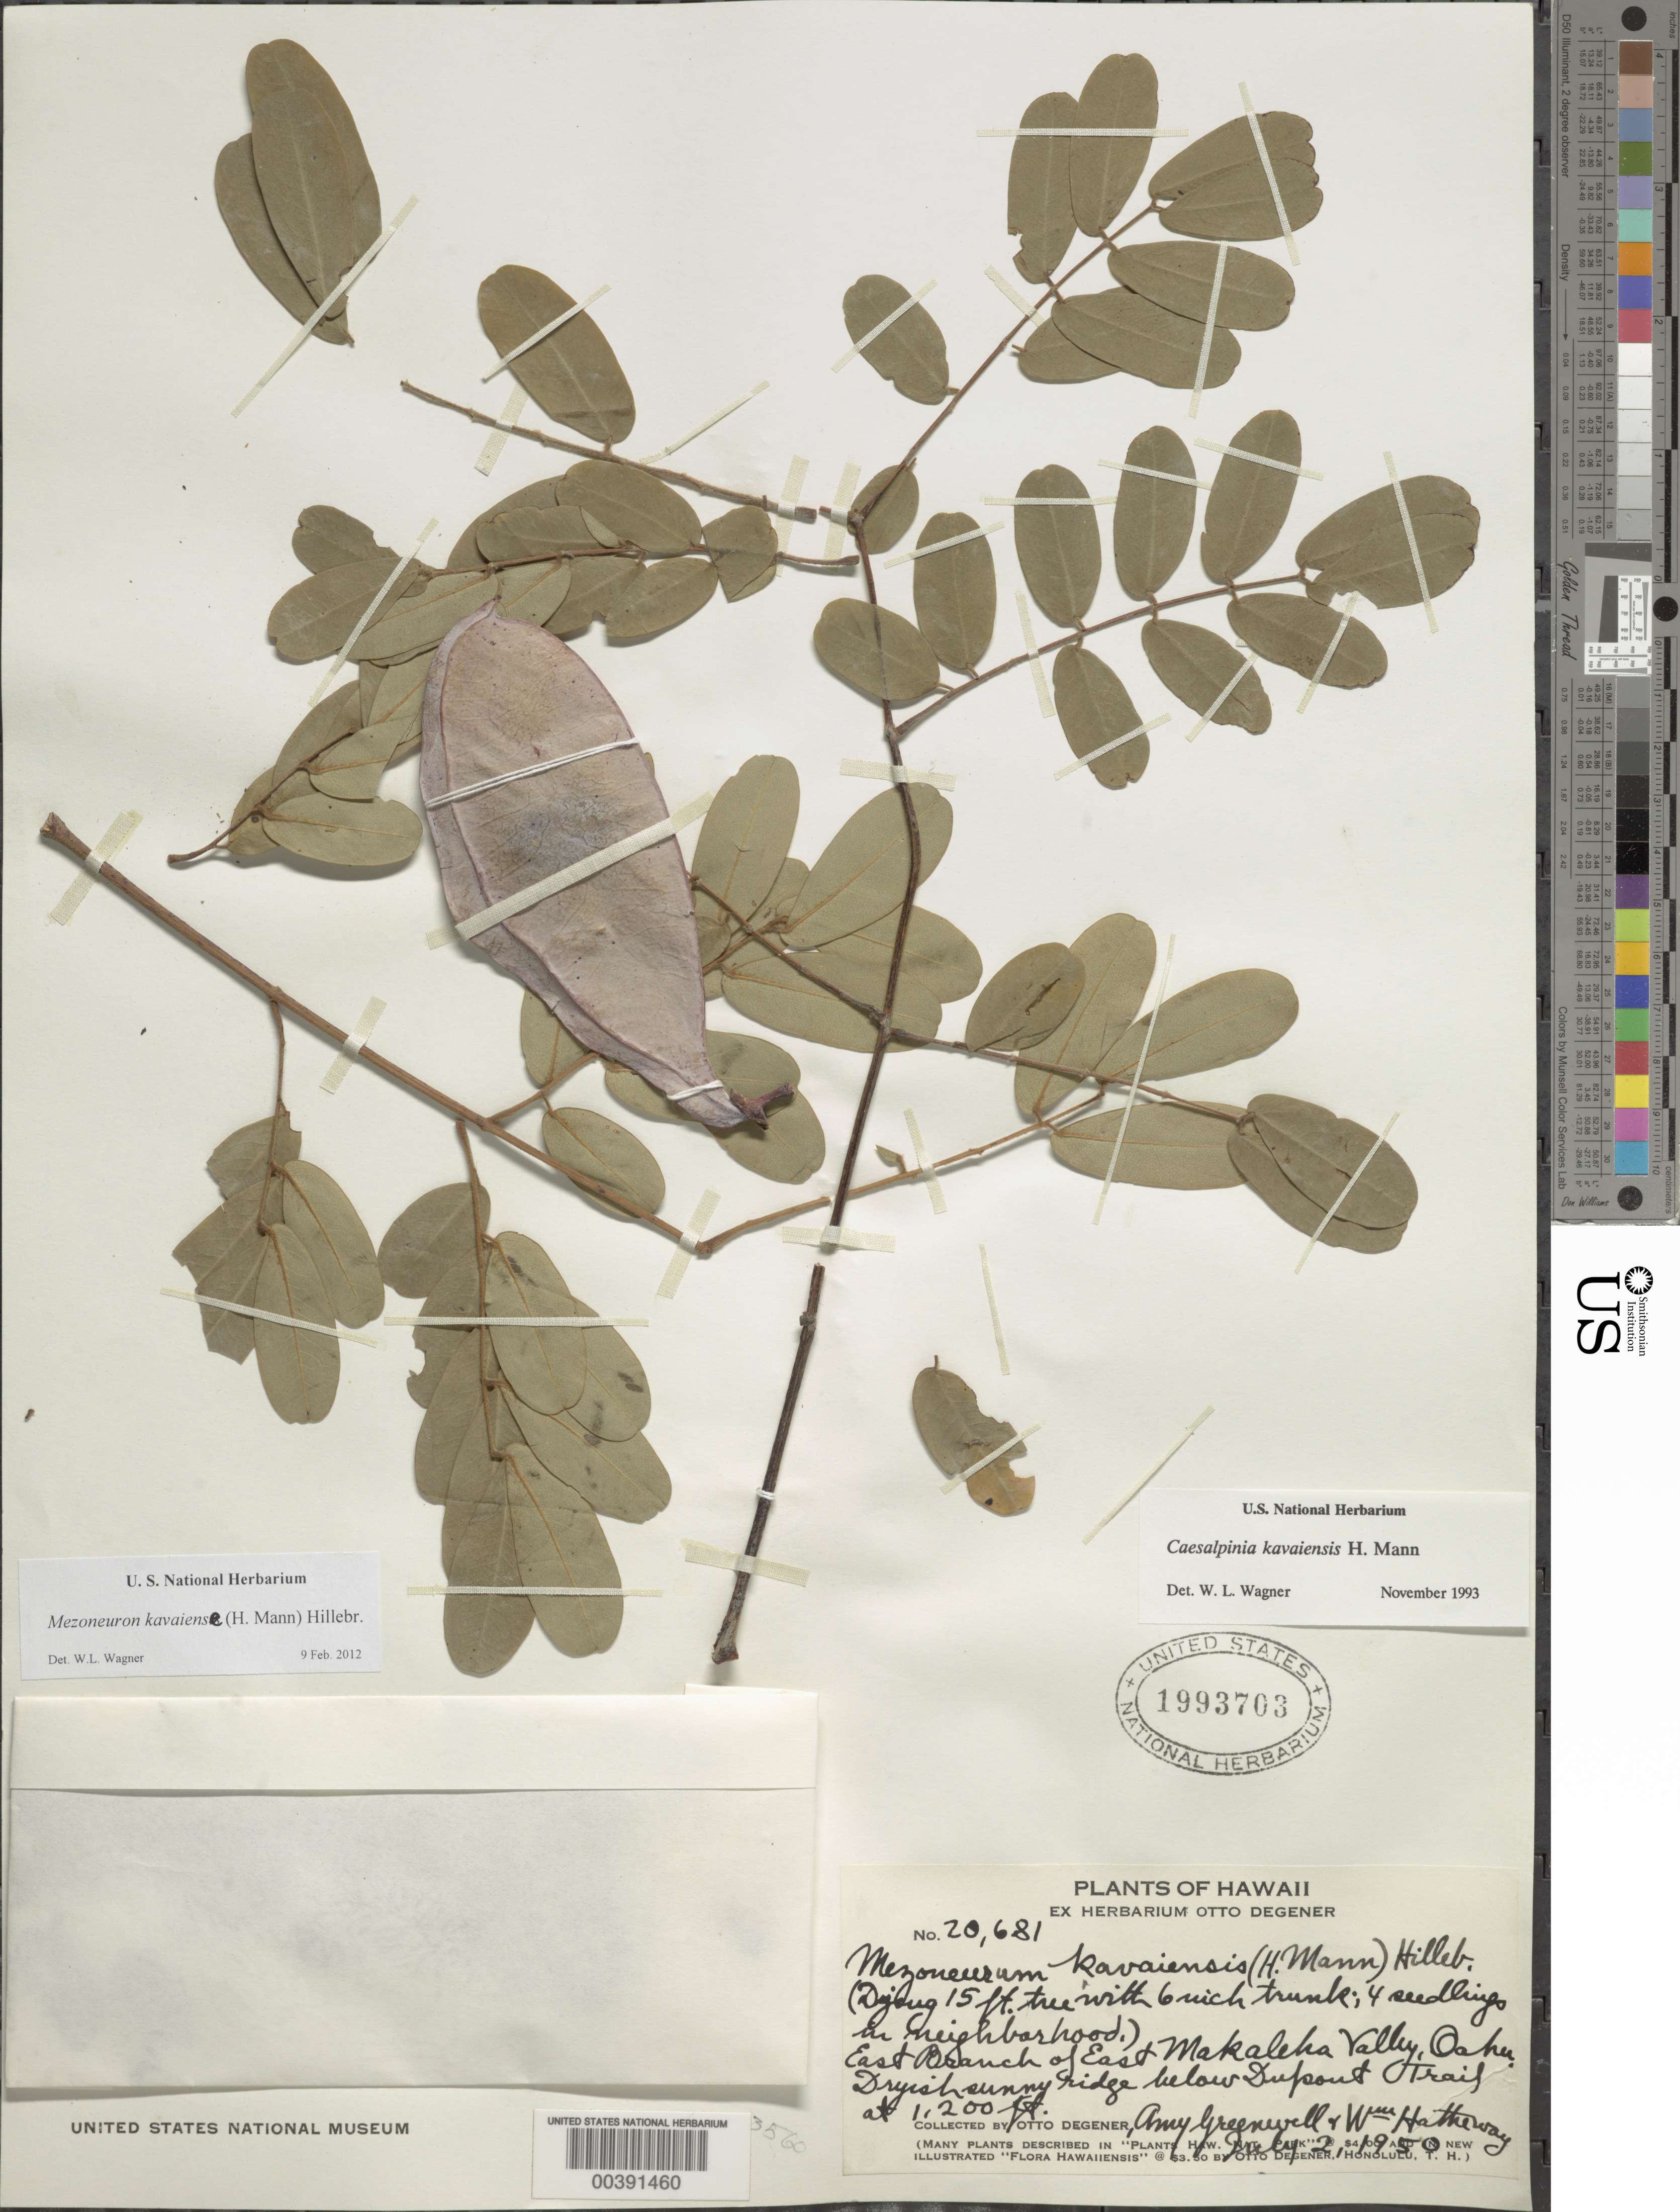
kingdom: Plantae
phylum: Tracheophyta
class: Magnoliopsida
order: Fabales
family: Fabaceae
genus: Mezoneuron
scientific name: Mezoneuron kavaiense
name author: (H. Mann) Hillebr.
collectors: O. Degener, A. B. Greenwell & W. Hatheway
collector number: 20681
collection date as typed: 02 Jul 1950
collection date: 1950-07-02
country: United States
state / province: Hawaii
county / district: Honolulu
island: Oahu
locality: East branch of east makaleka valley, below dupont trail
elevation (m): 366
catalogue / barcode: US 1993703